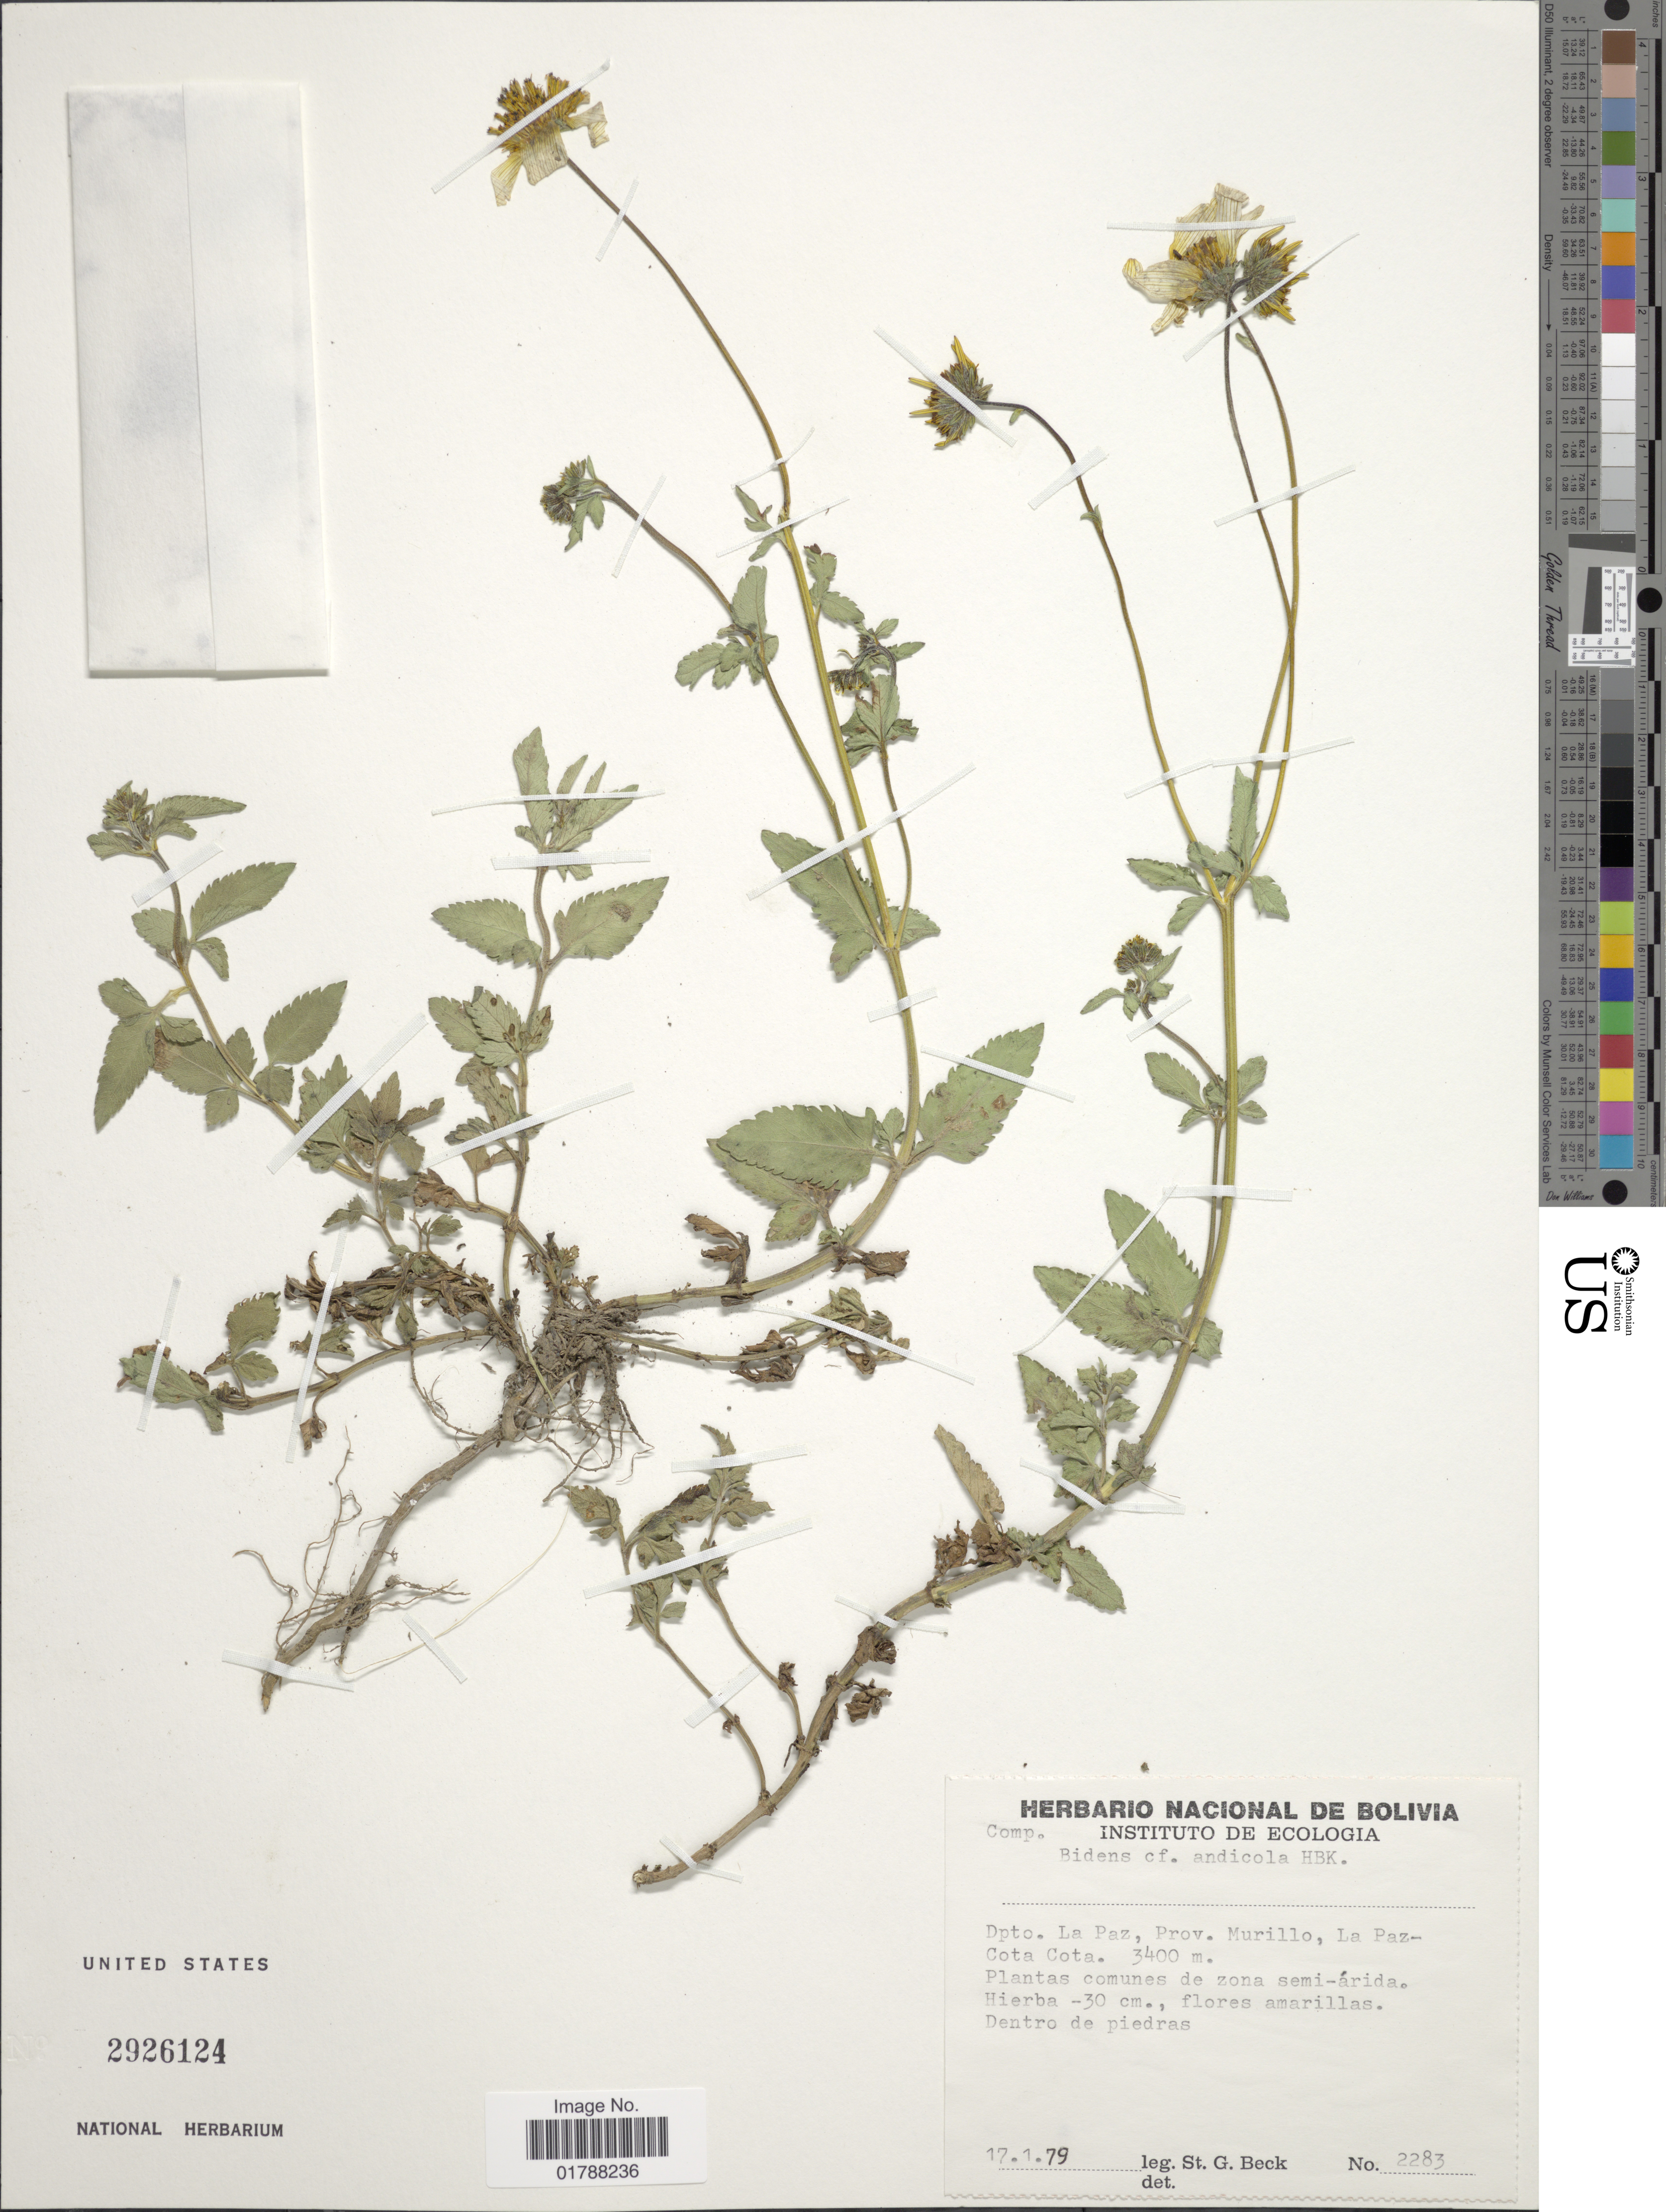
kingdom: Plantae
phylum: Tracheophyta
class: Magnoliopsida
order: Asterales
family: Asteraceae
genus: Bidens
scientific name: Bidens andicola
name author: Kunth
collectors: S. G. Beck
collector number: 2283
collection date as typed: Transcribed d/m/y: 17/1/79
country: Bolivia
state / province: La Paz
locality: Prov. Murillo, La Paz-Cota Cota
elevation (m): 3400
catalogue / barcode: US 2926124